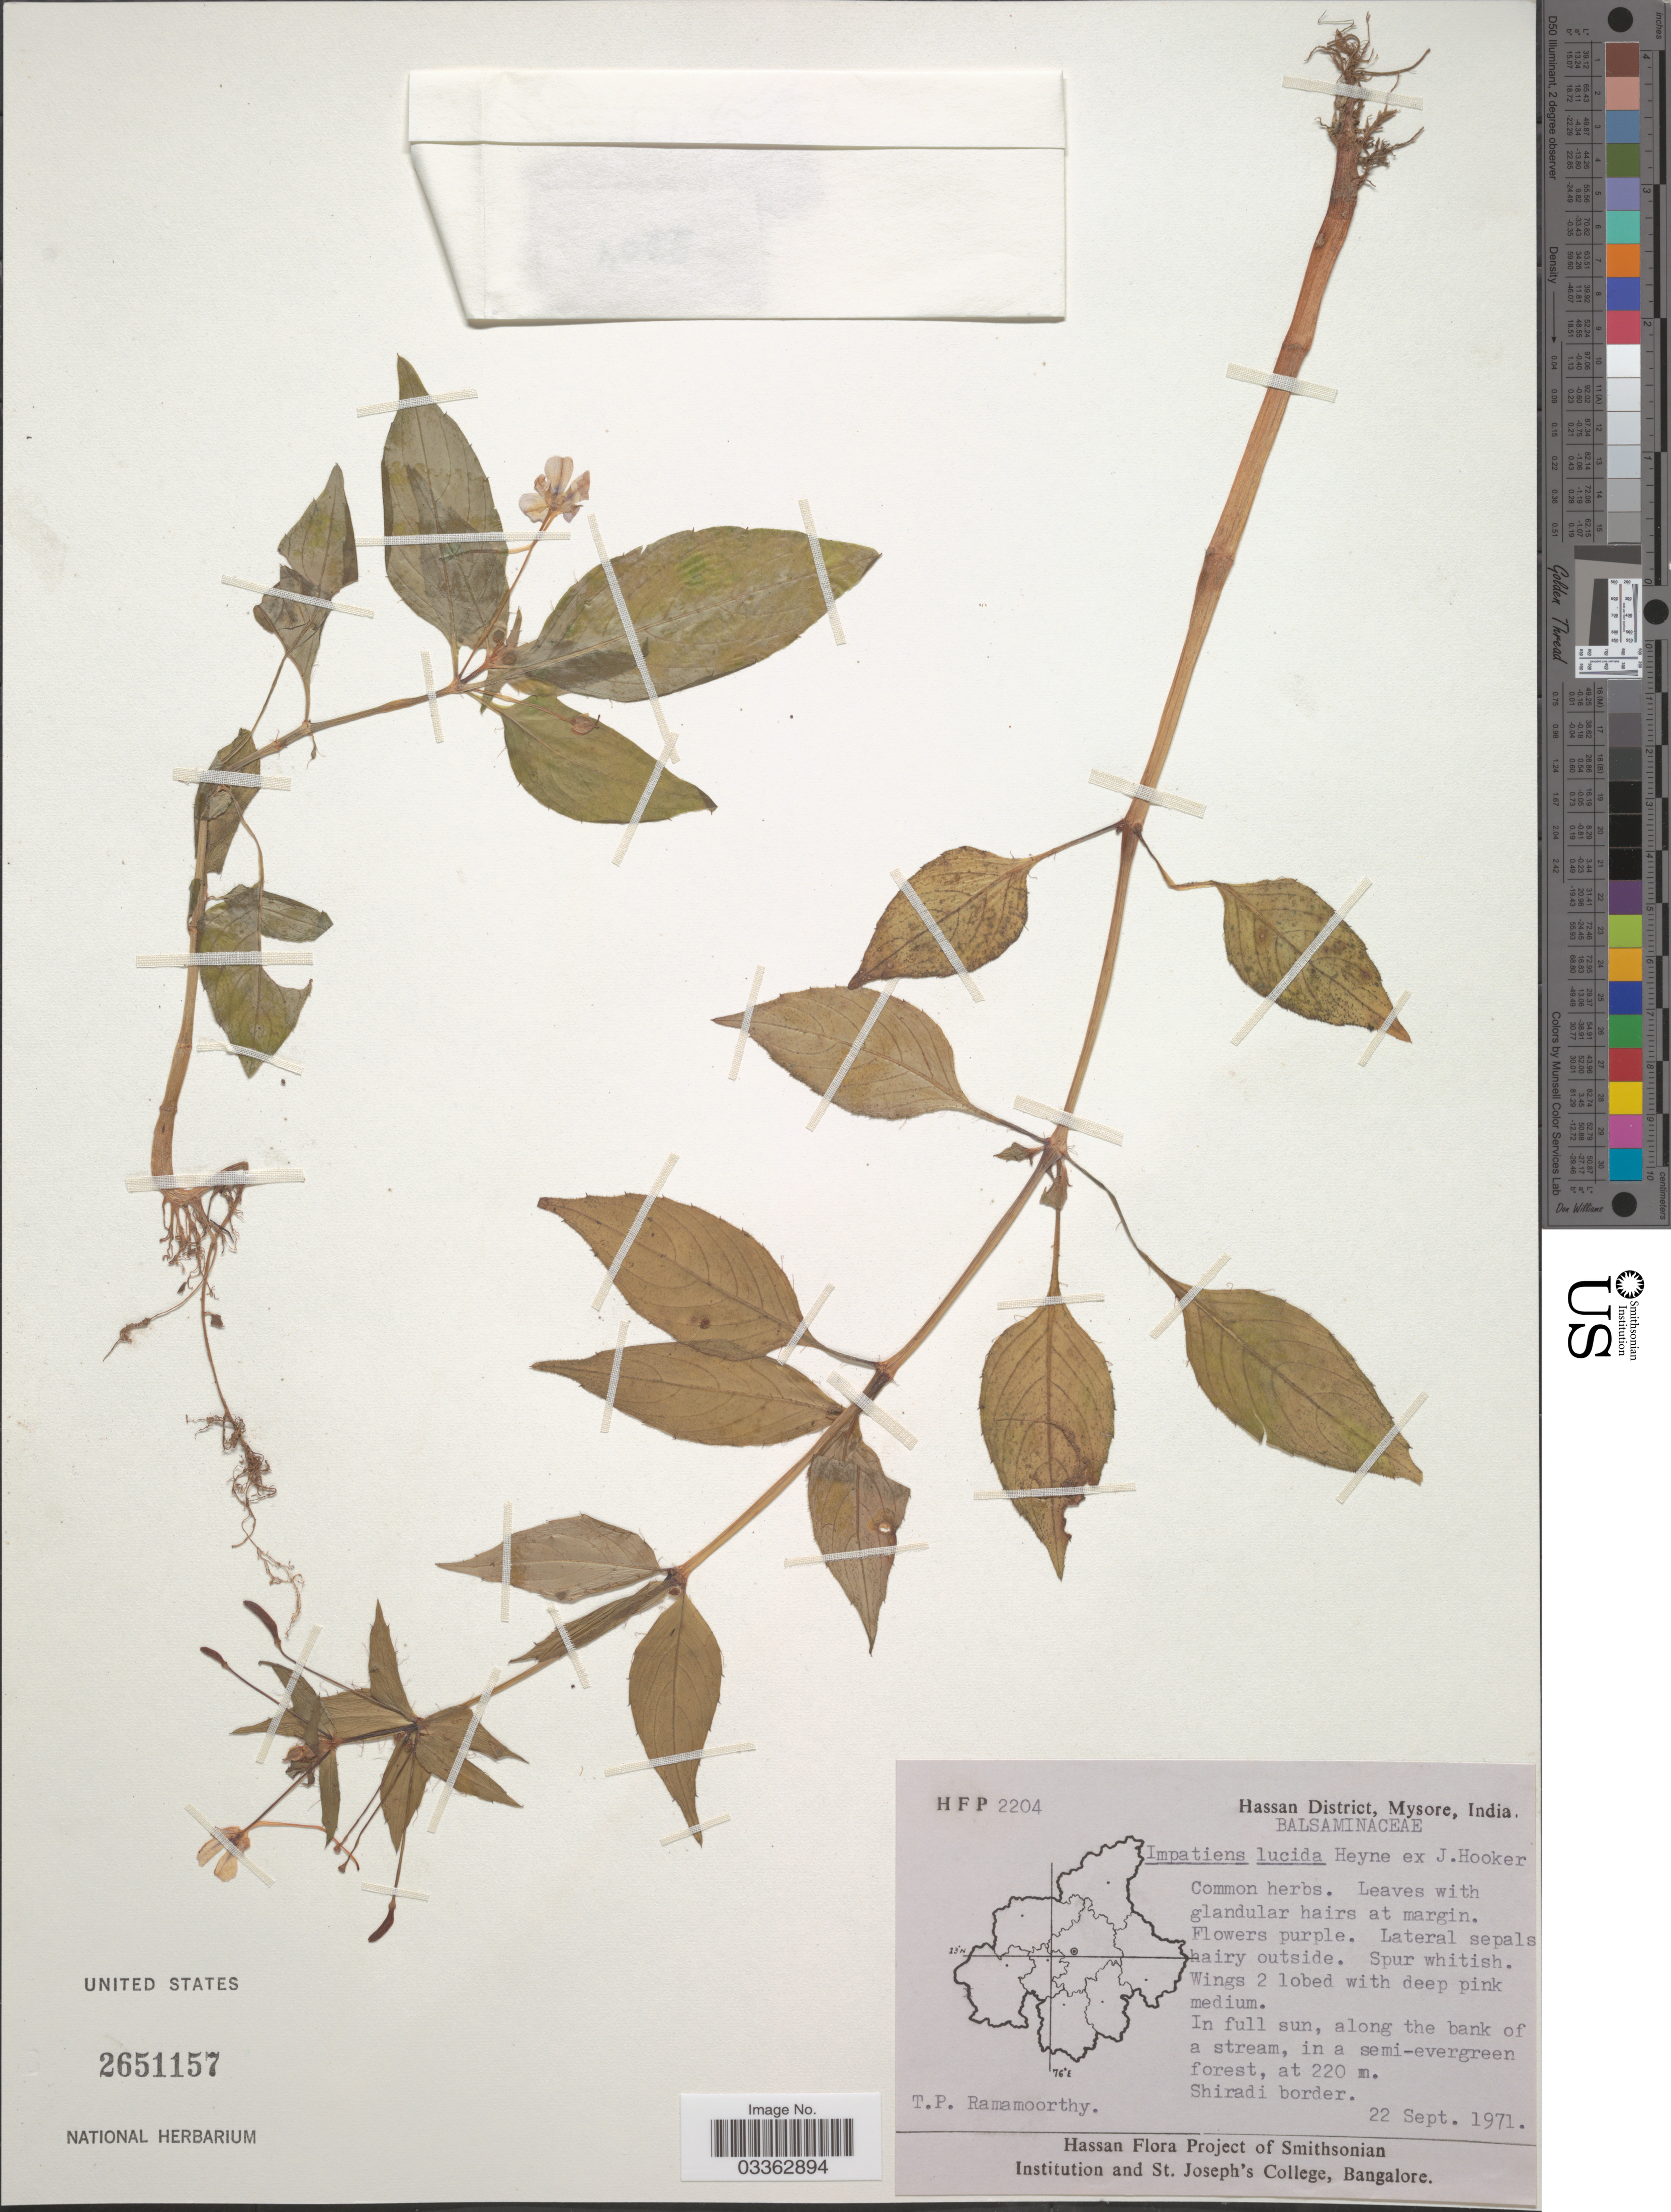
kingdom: Plantae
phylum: Tracheophyta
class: Magnoliopsida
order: Ericales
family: Balsaminaceae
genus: Impatiens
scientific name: Impatiens lucida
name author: B. Heyne ex Hook. f.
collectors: T. P. Ramamoorthy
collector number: HFP 2204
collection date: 1971-09-22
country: India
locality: Hassan District, Mysore. Shiradi border.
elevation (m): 220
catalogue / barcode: US 2651157